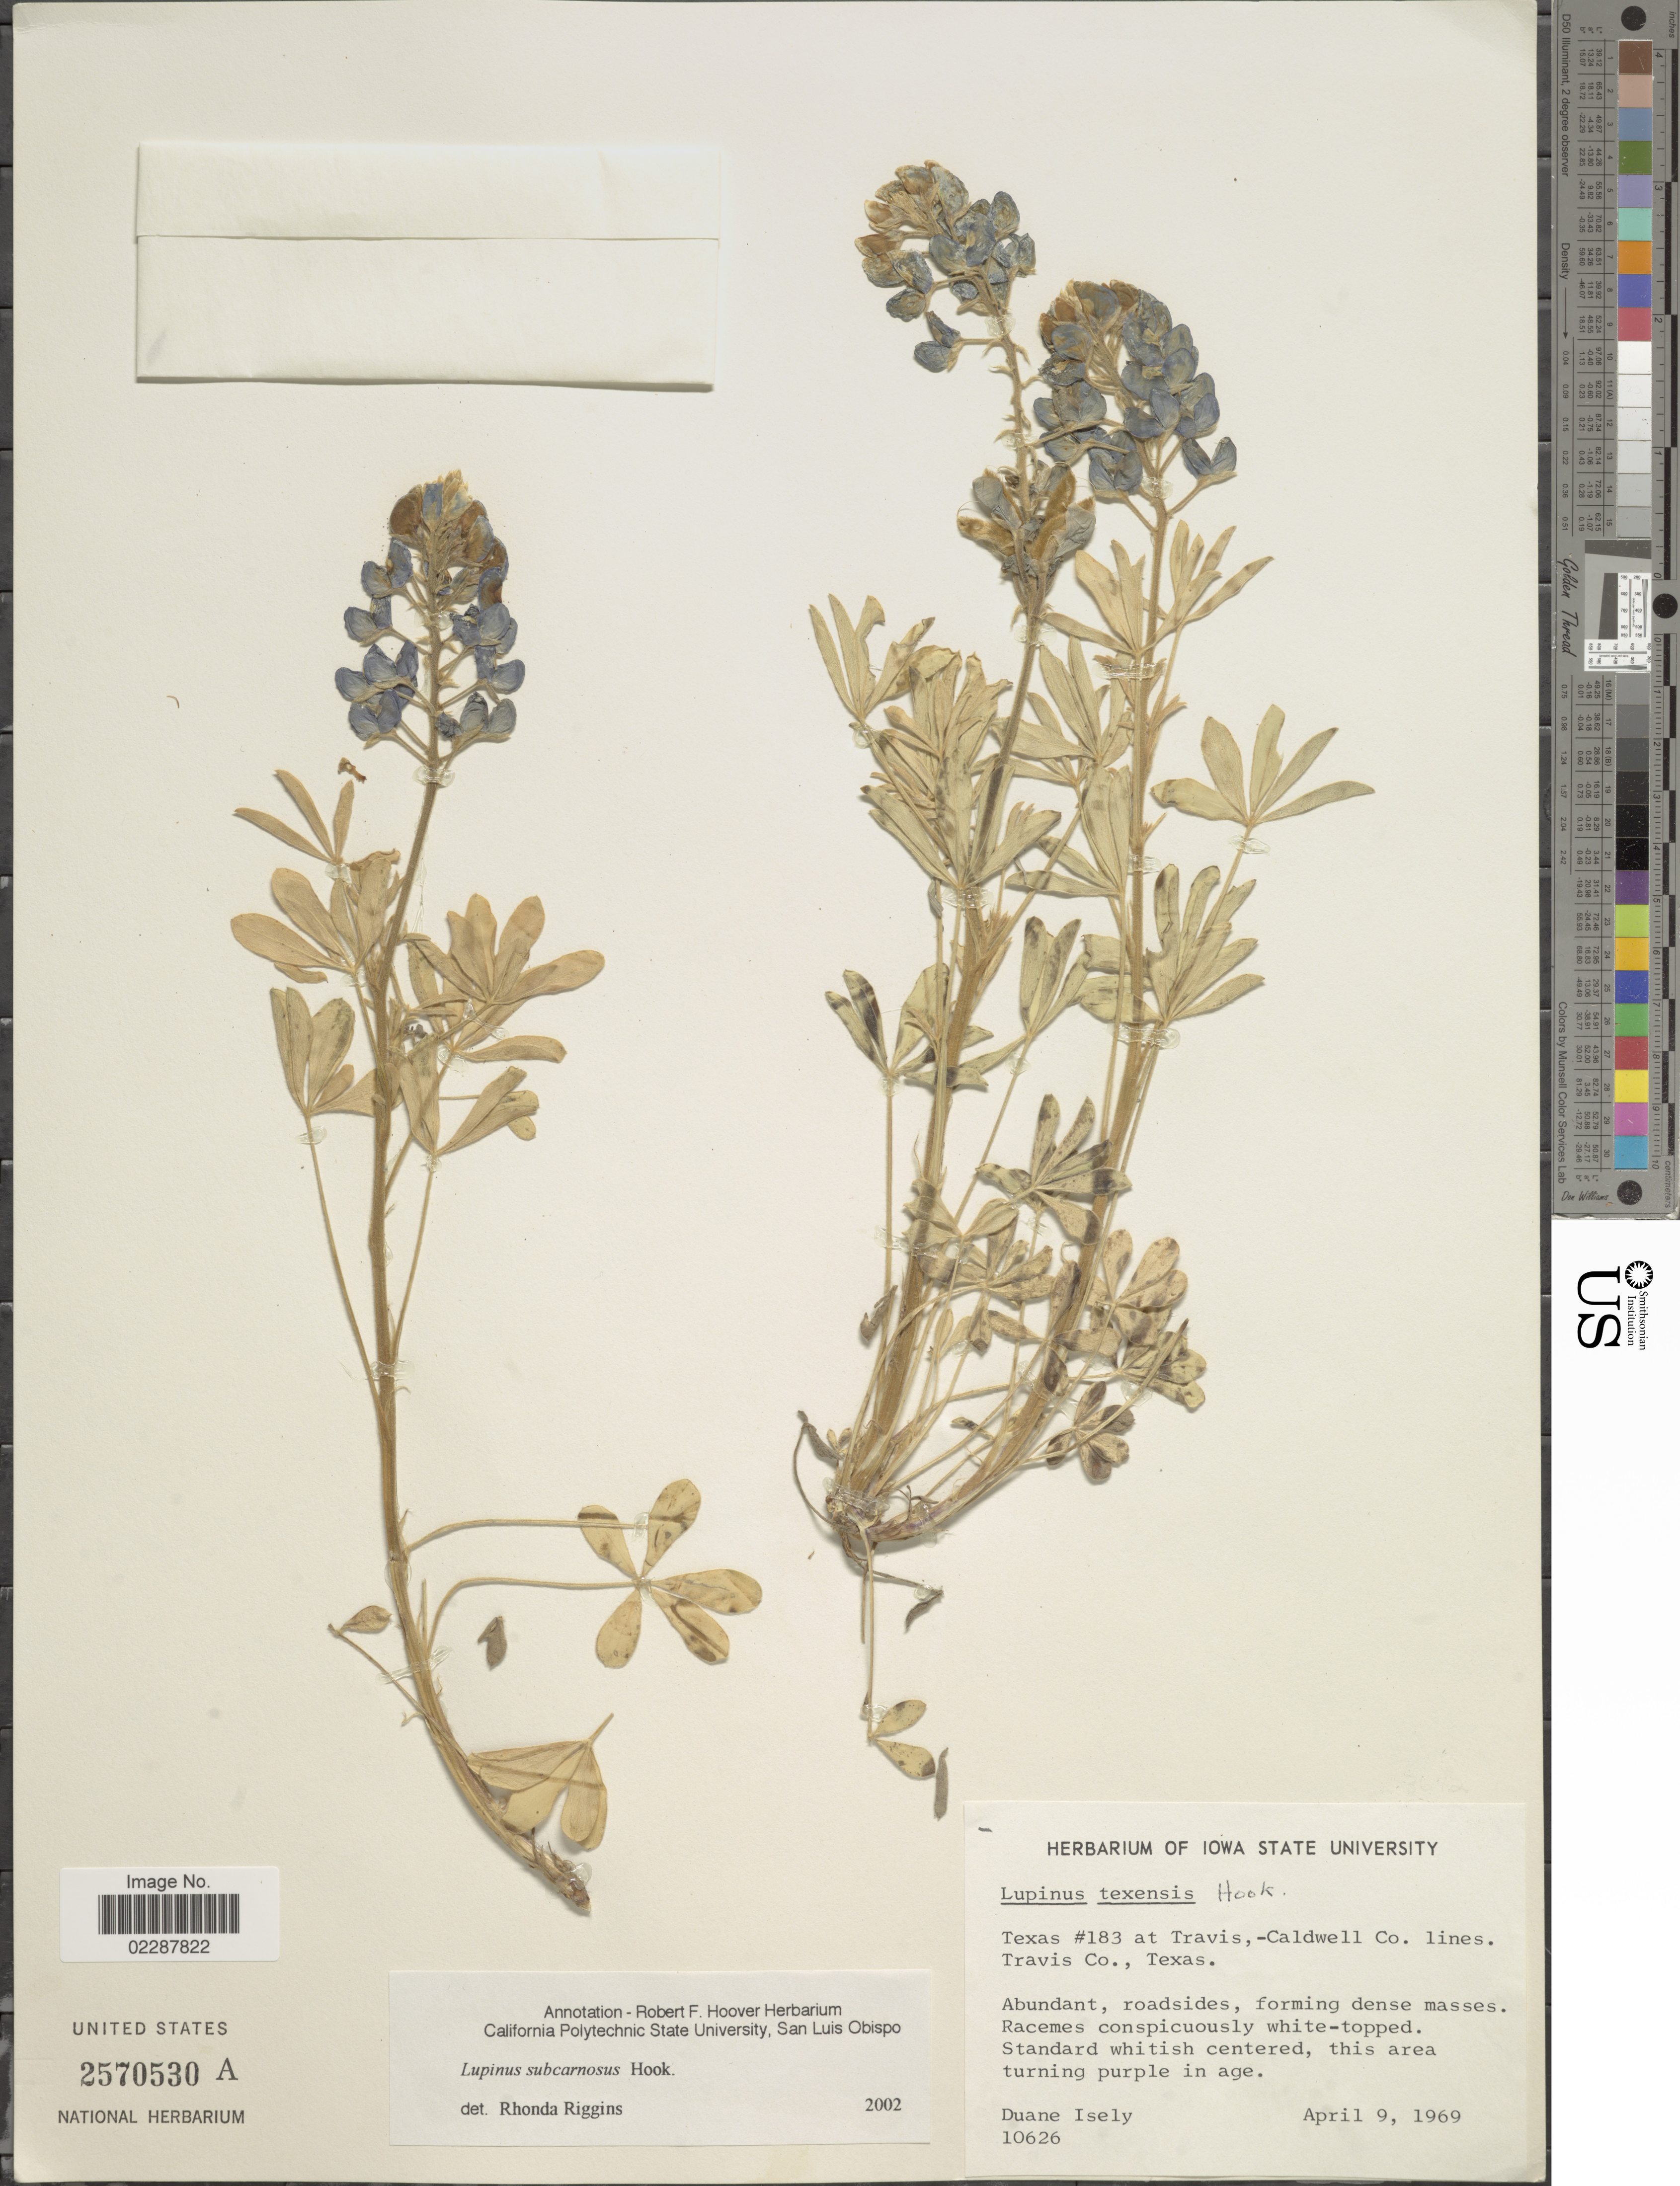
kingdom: Plantae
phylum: Tracheophyta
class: Magnoliopsida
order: Fabales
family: Fabaceae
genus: Lupinus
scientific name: Lupinus subcarnosus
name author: Hook.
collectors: D. Isely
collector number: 10626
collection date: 1969-04-09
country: United States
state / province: Texas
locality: Texas #183 at Travis-Caldwell Co. lines. Travis Co., Texas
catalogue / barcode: US 2570530A